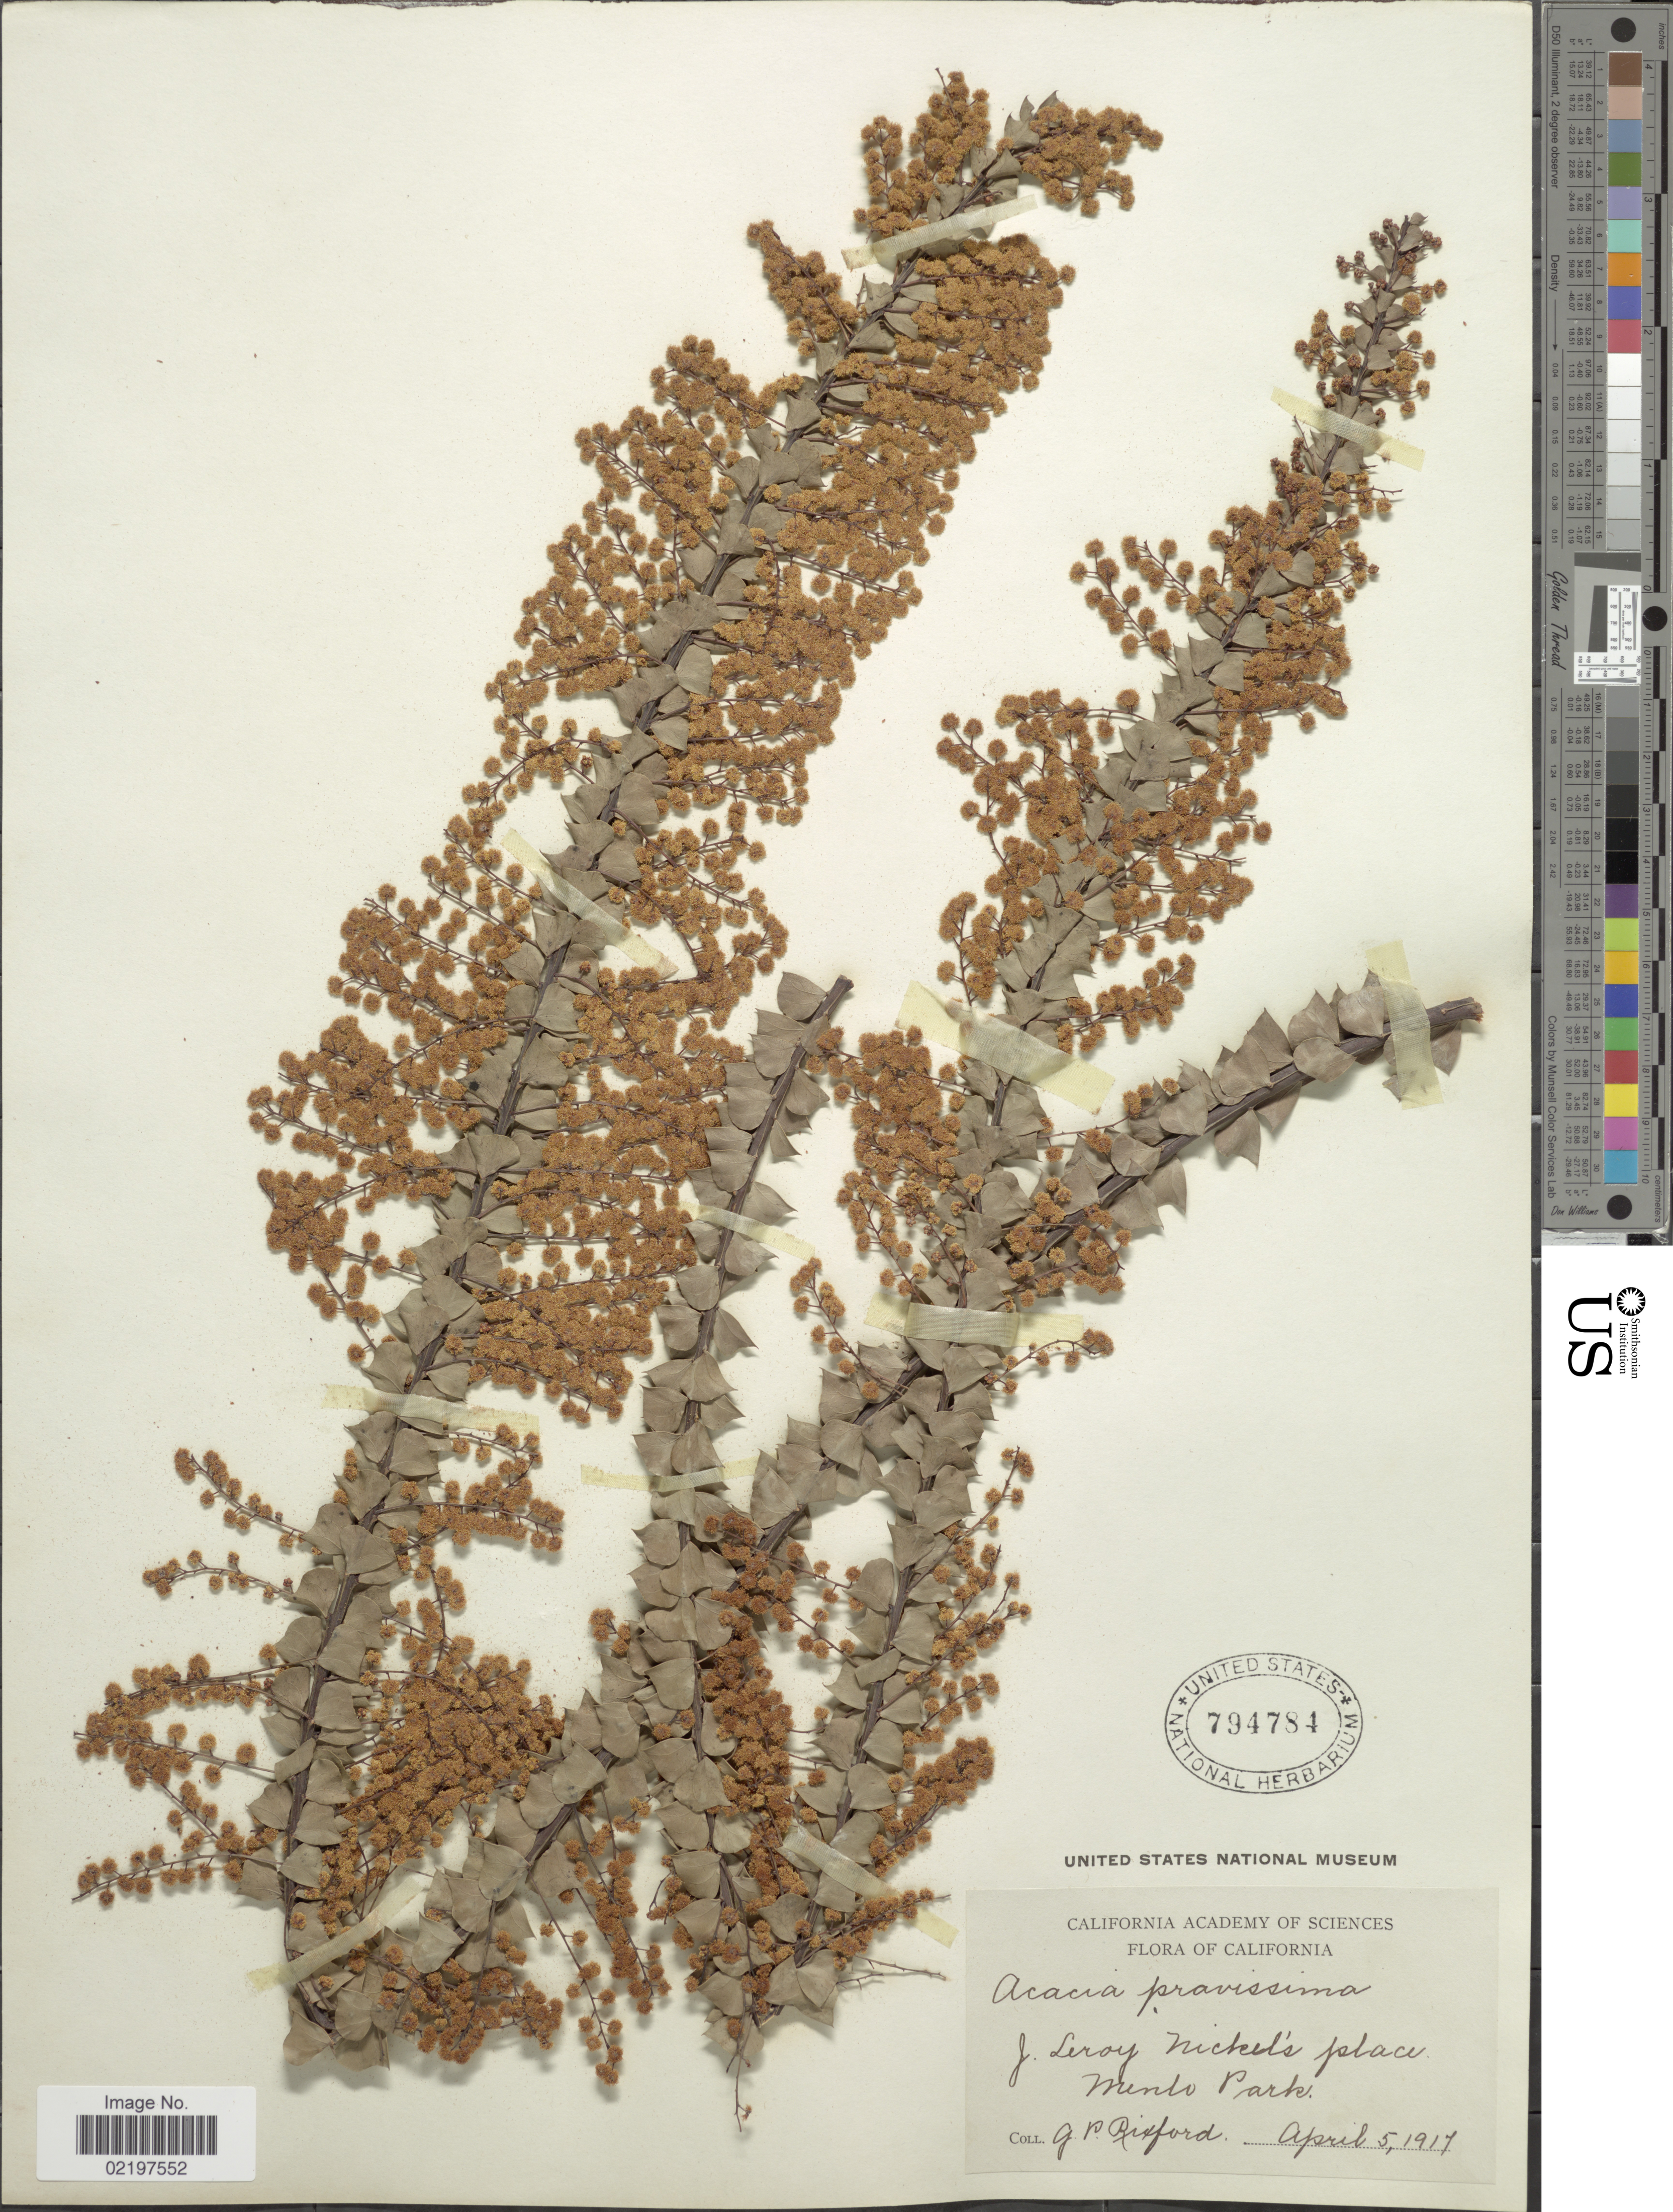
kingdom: Plantae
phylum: Tracheophyta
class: Magnoliopsida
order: Fabales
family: Fabaceae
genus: Acacia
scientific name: Acacia pravissima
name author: F. Muell.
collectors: G. Rixford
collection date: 1917-04-05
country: United States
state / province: California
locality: J. Leroy Nickel's place Mento Park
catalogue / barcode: US 794784